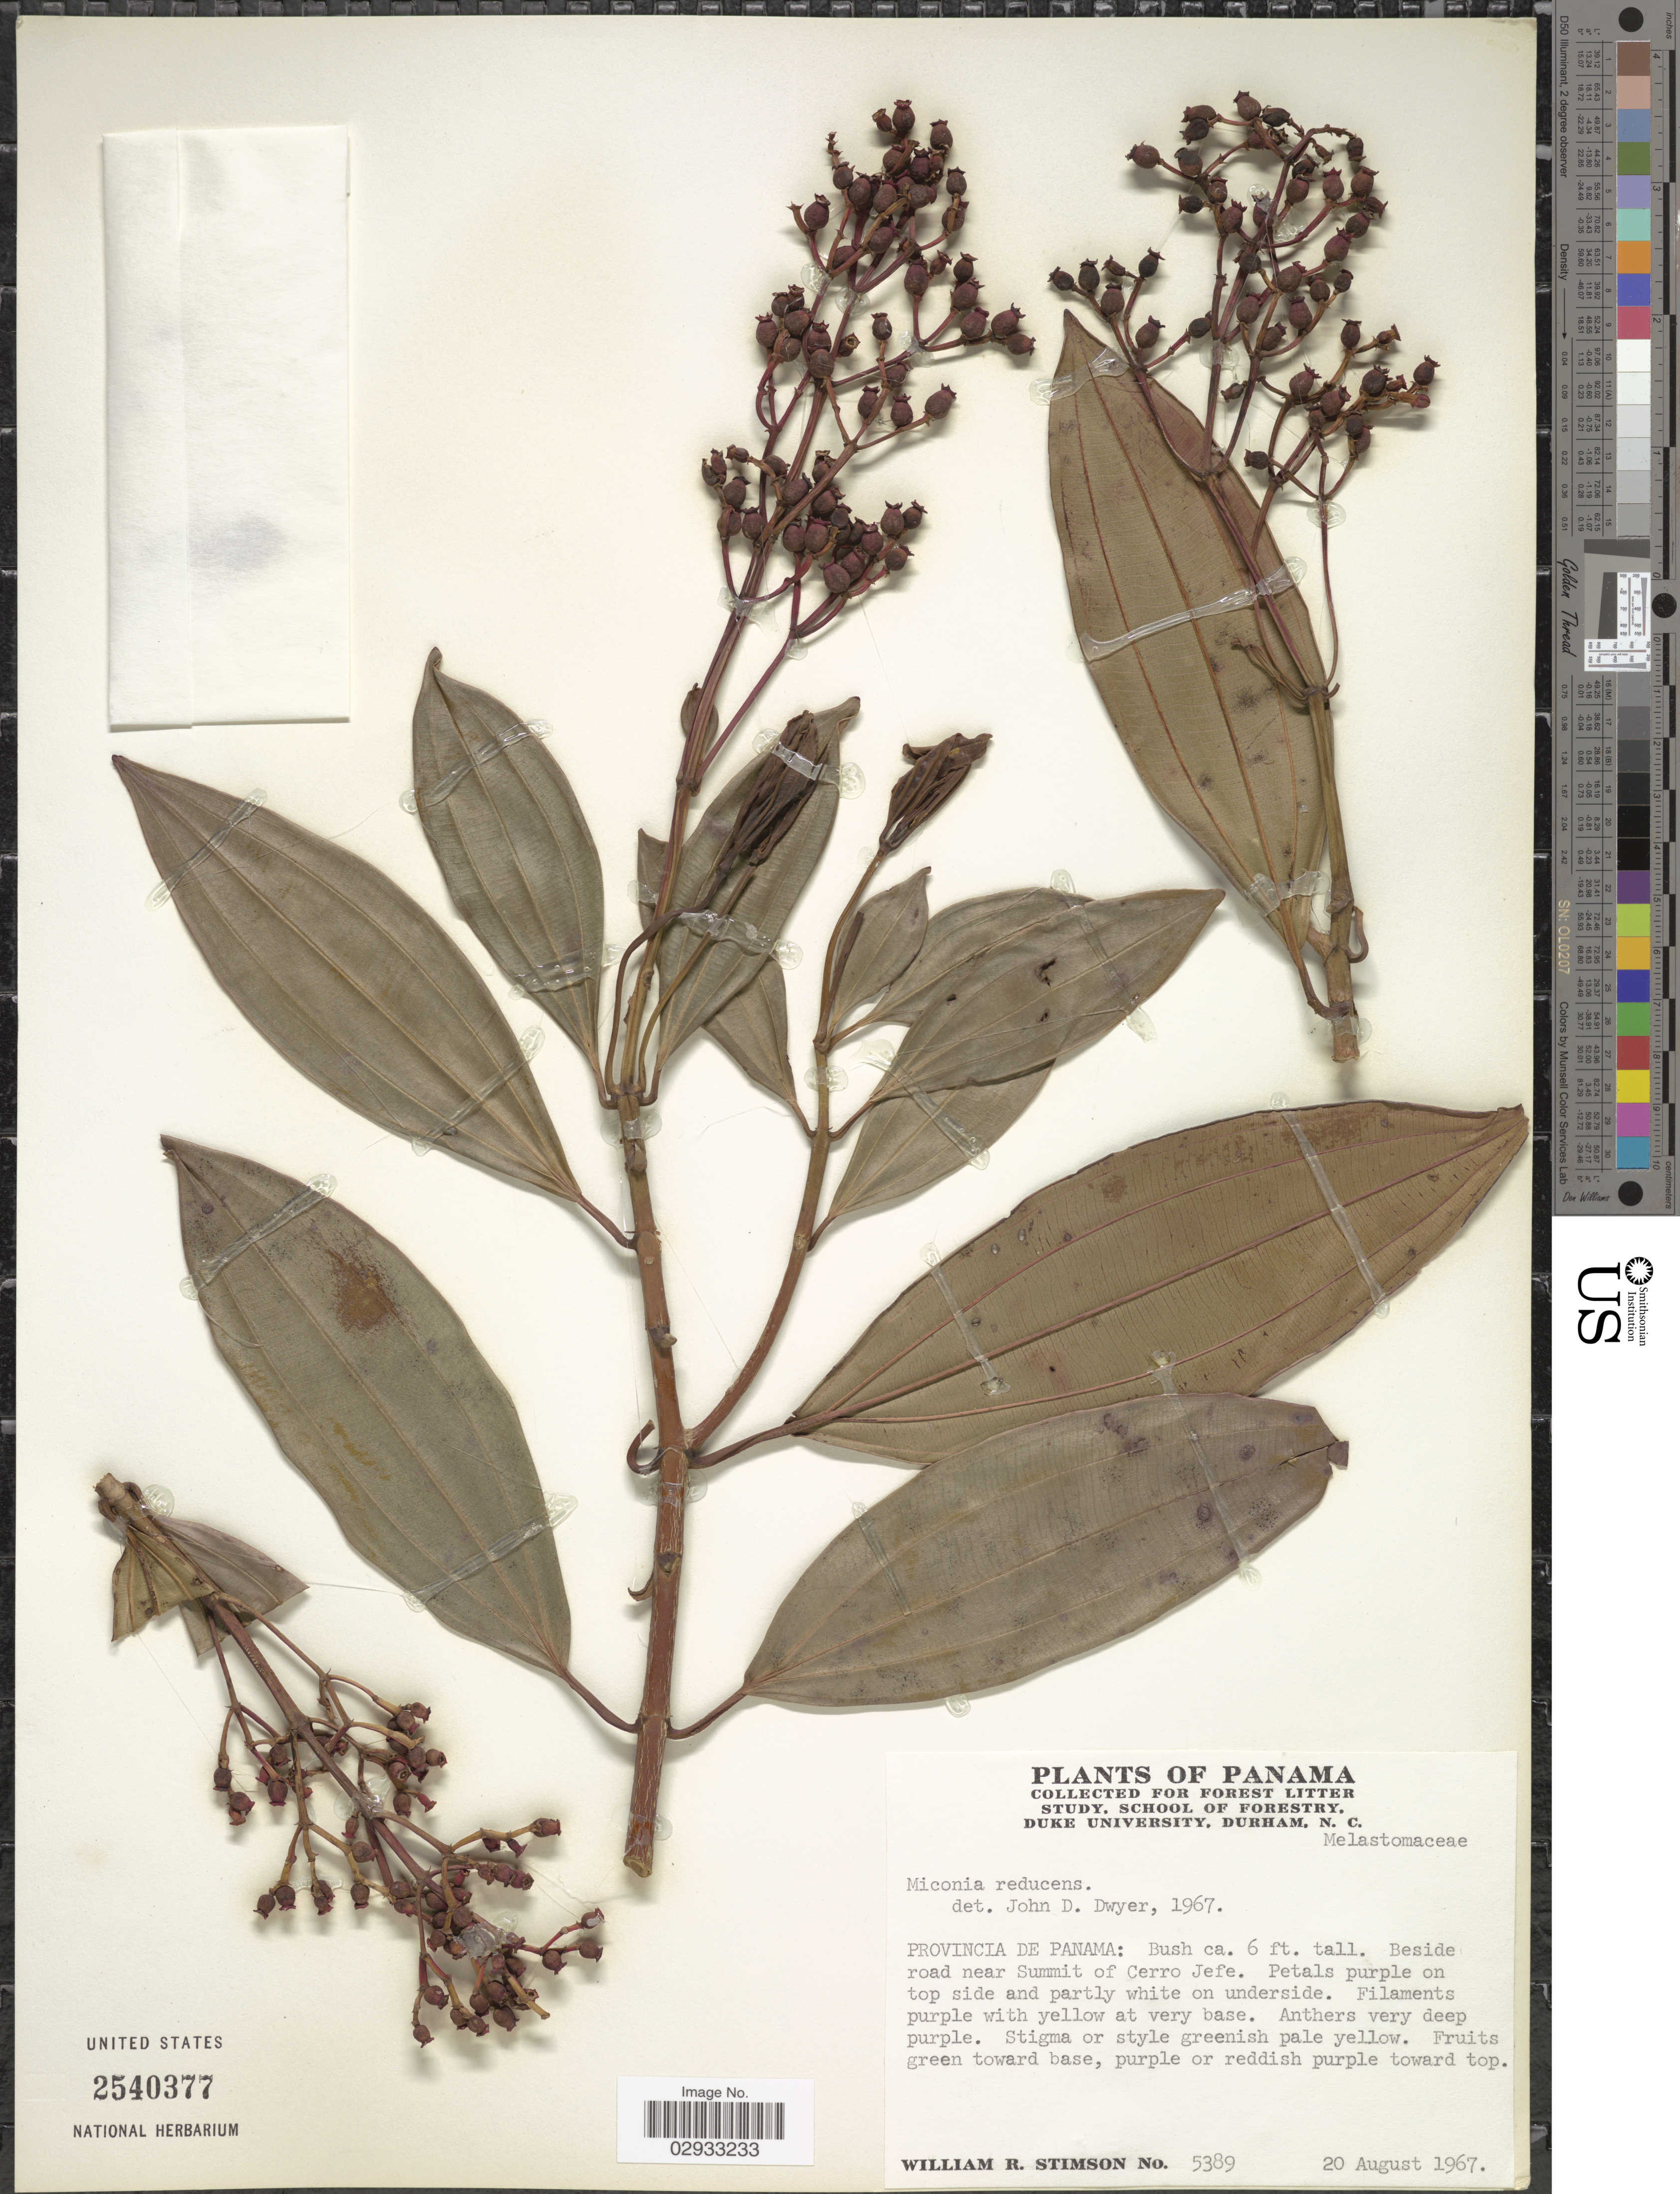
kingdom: Plantae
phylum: Tracheophyta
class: Magnoliopsida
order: Myrtales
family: Melastomataceae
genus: Miconia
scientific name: Miconia reducens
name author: Triana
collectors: W. R. Stimson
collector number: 5389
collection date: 1967-08-20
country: Panama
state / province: Panamá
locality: Provincia de Panama: Beside road near Summit of Cerro Jefe.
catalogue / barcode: US 2540377